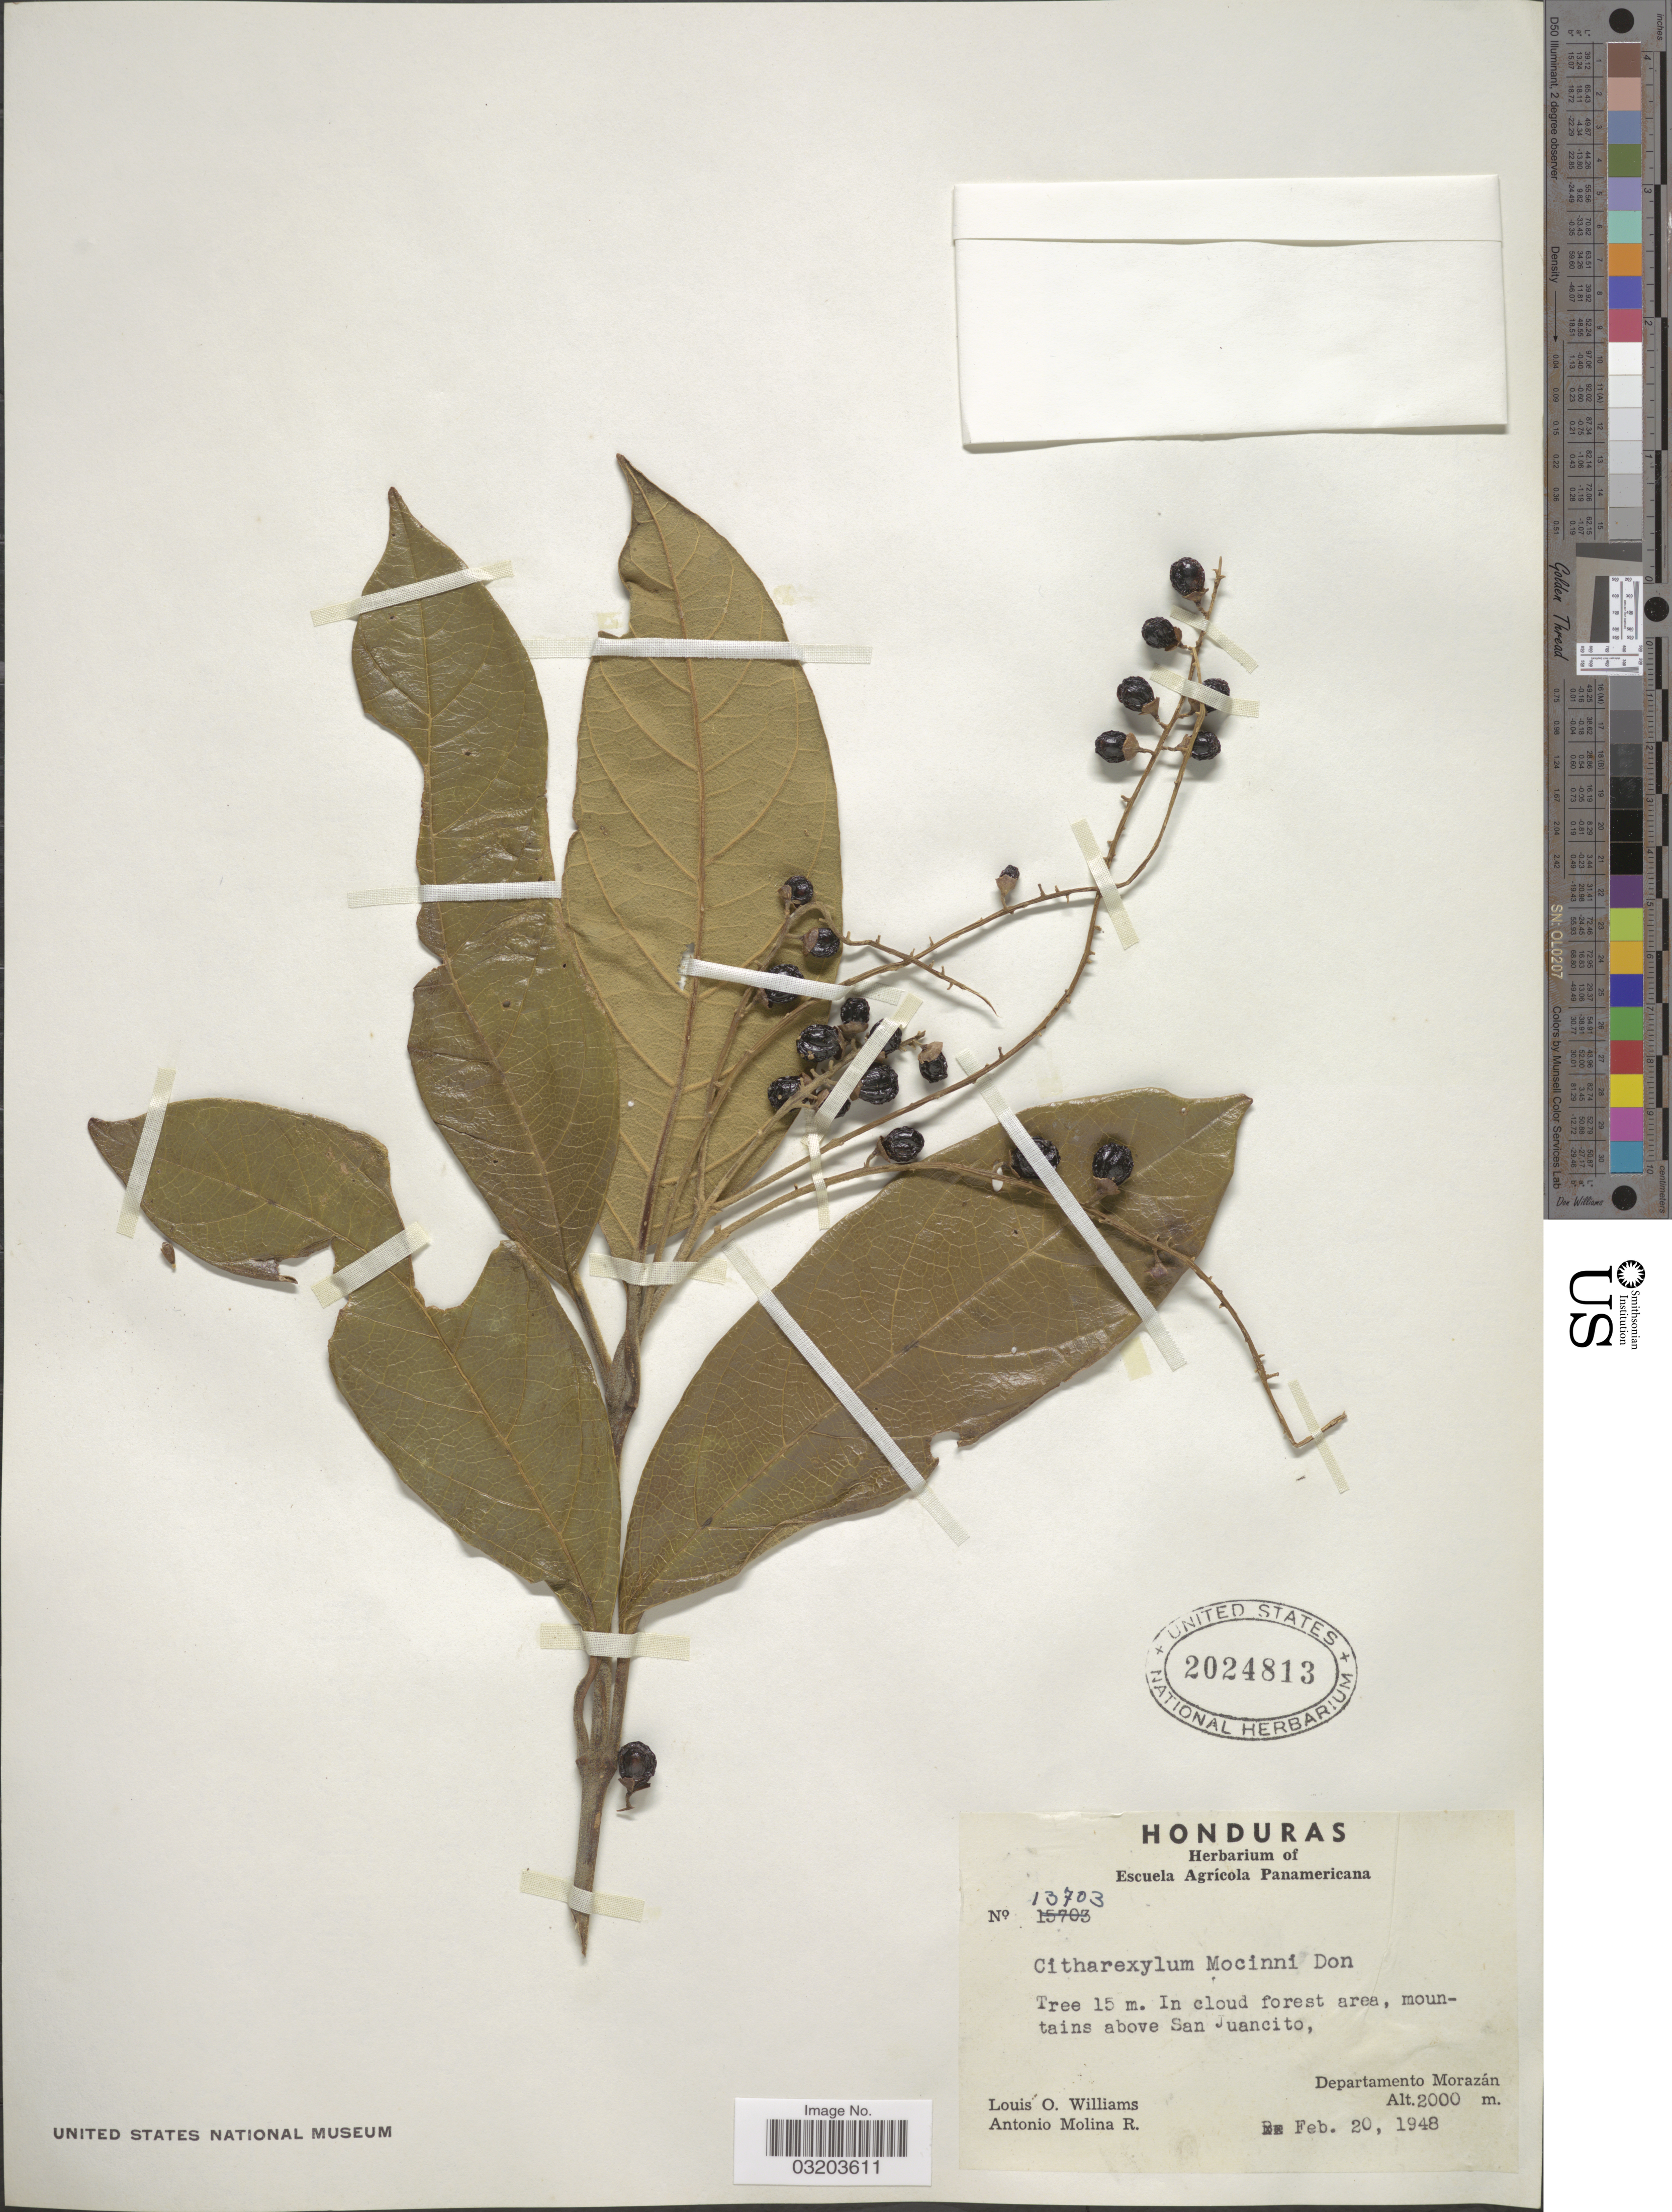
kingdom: Plantae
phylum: Tracheophyta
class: Magnoliopsida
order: Lamiales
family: Verbenaceae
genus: Citharexylum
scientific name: Citharexylum mocinoi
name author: D. Don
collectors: L. O. Williams & A. Molina R.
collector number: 13703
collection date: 1948-02-20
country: Honduras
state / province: Fco. Morazán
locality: In cloud forest area, mountains above San Juancito, Departamento Morazán.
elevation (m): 2000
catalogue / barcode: US 2024813